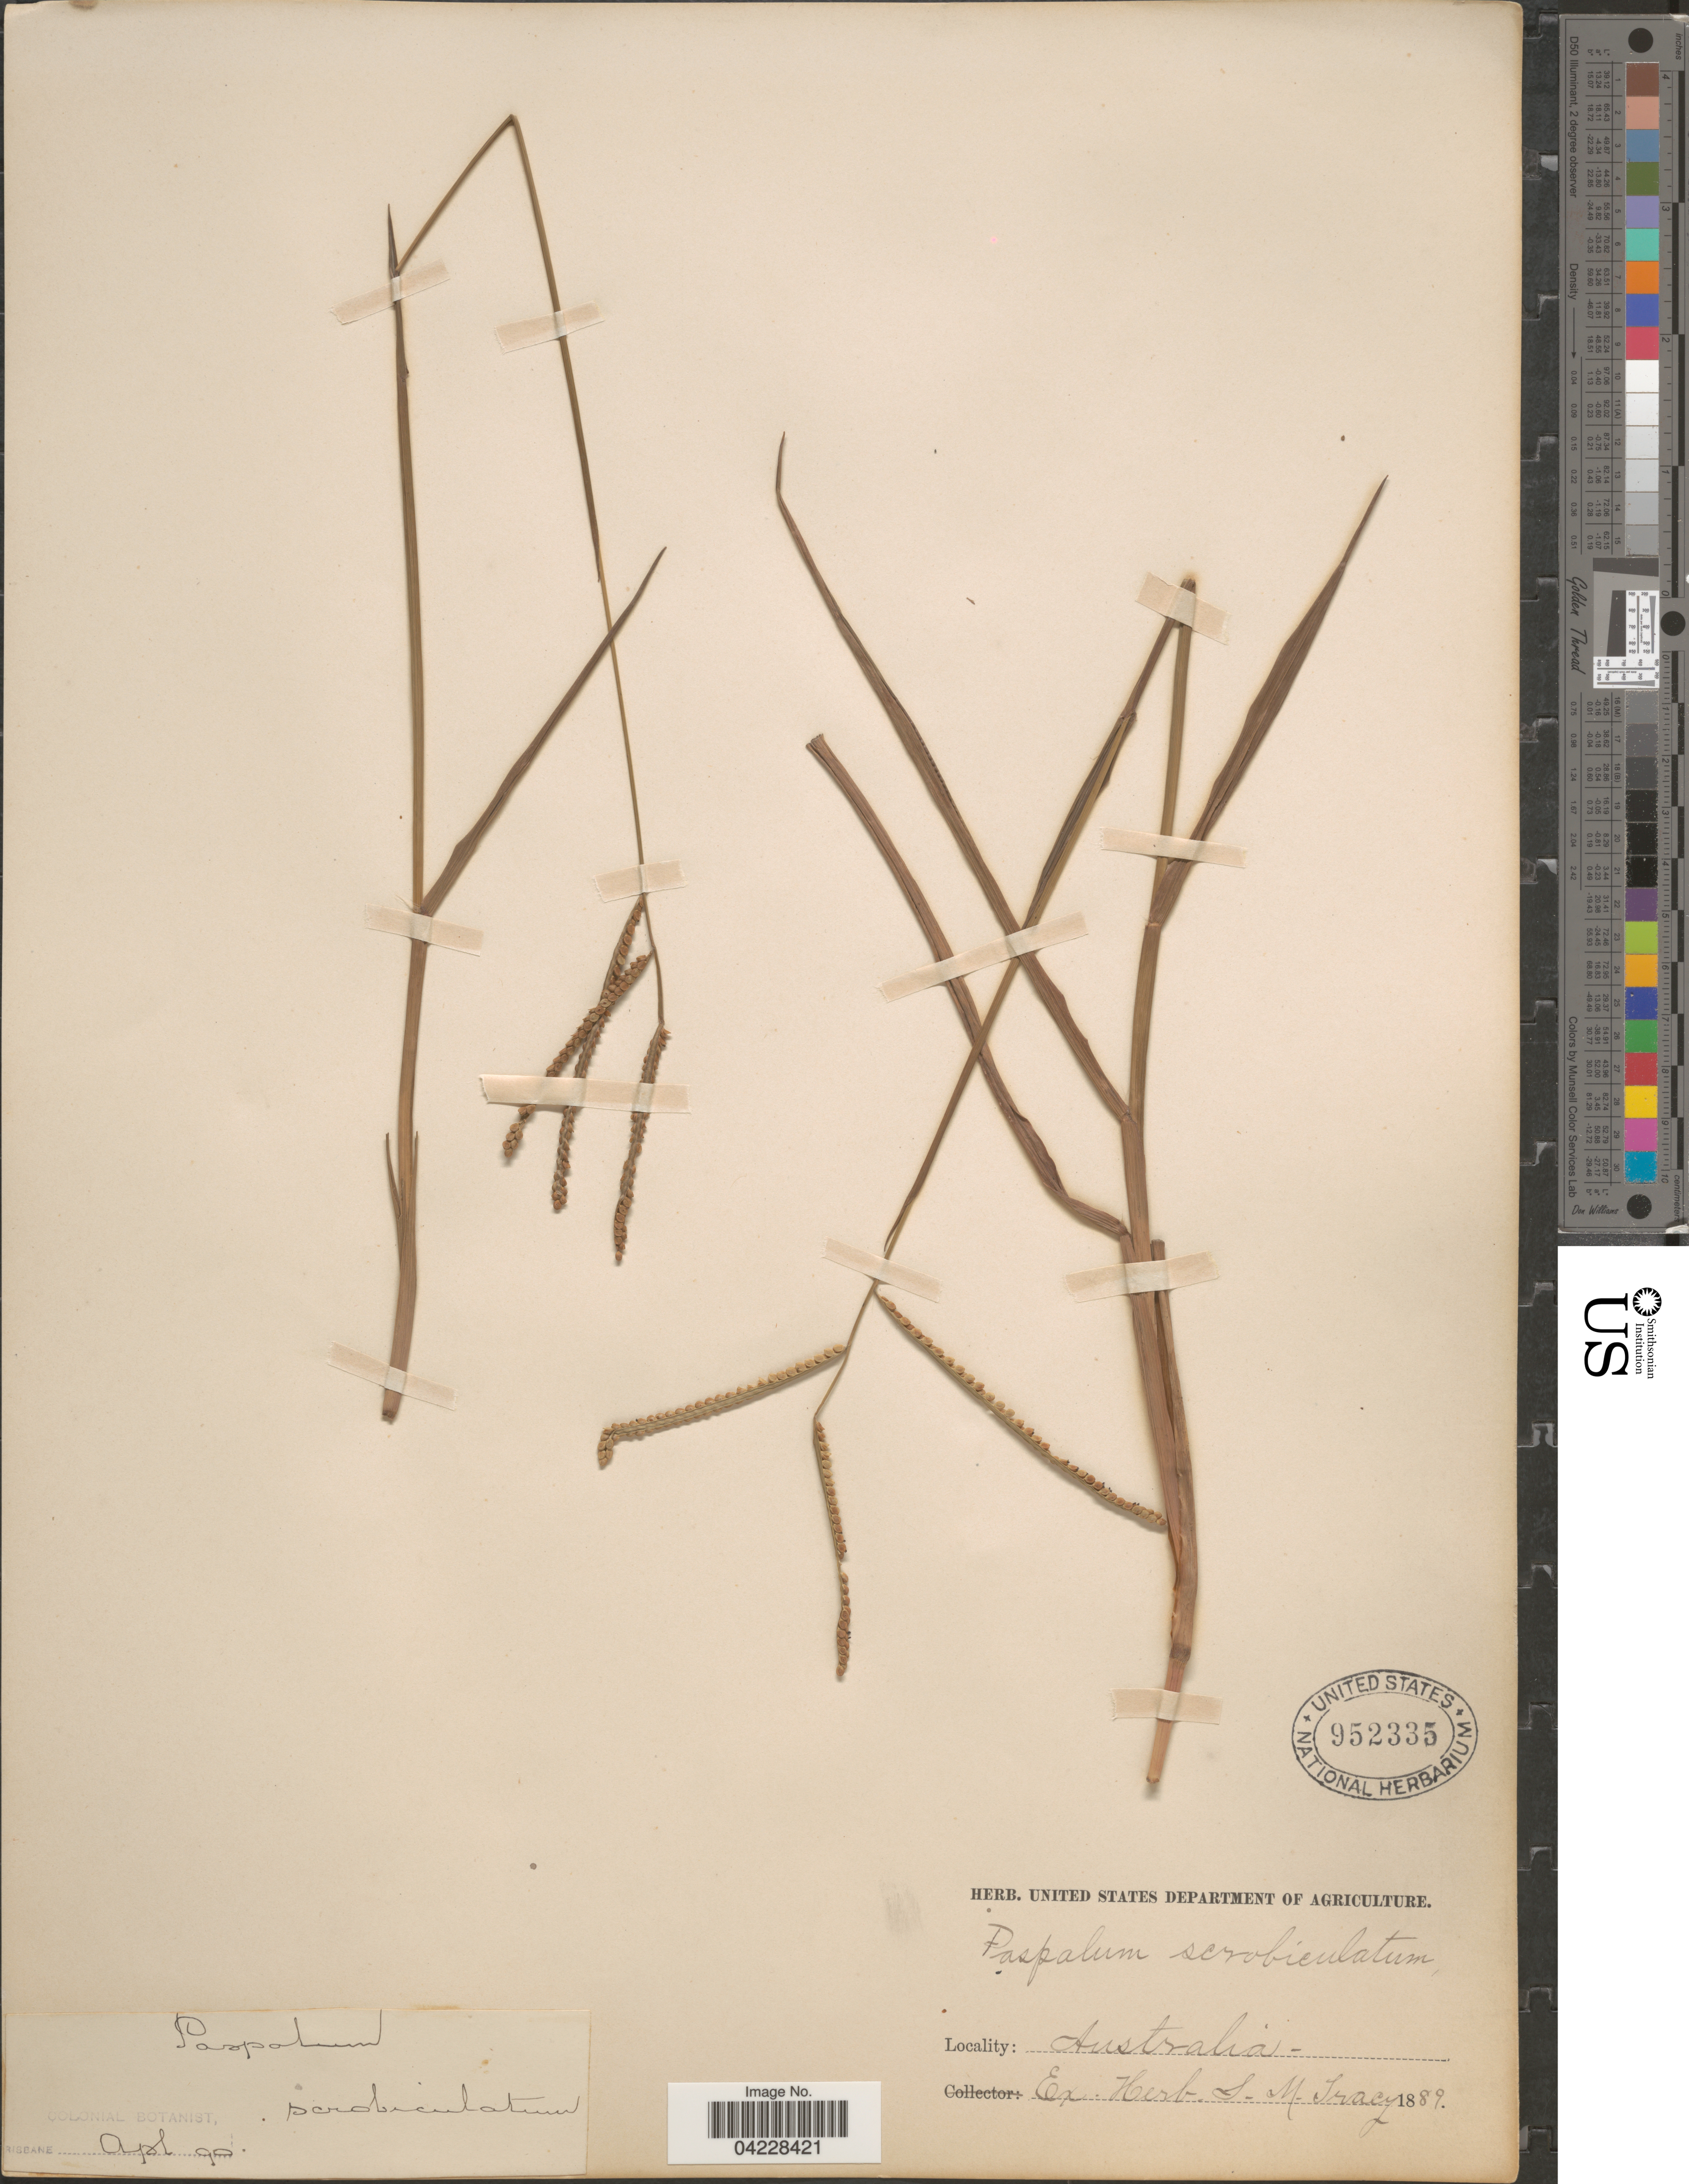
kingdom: Plantae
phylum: Tracheophyta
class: Liliopsida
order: Poales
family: Poaceae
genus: Paspalum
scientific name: Paspalum scrobiculatum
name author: L.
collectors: Colonial Botanist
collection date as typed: Transcribed d/m/y: /4/90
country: Australia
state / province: Queensland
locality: Brisbane.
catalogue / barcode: US 952335